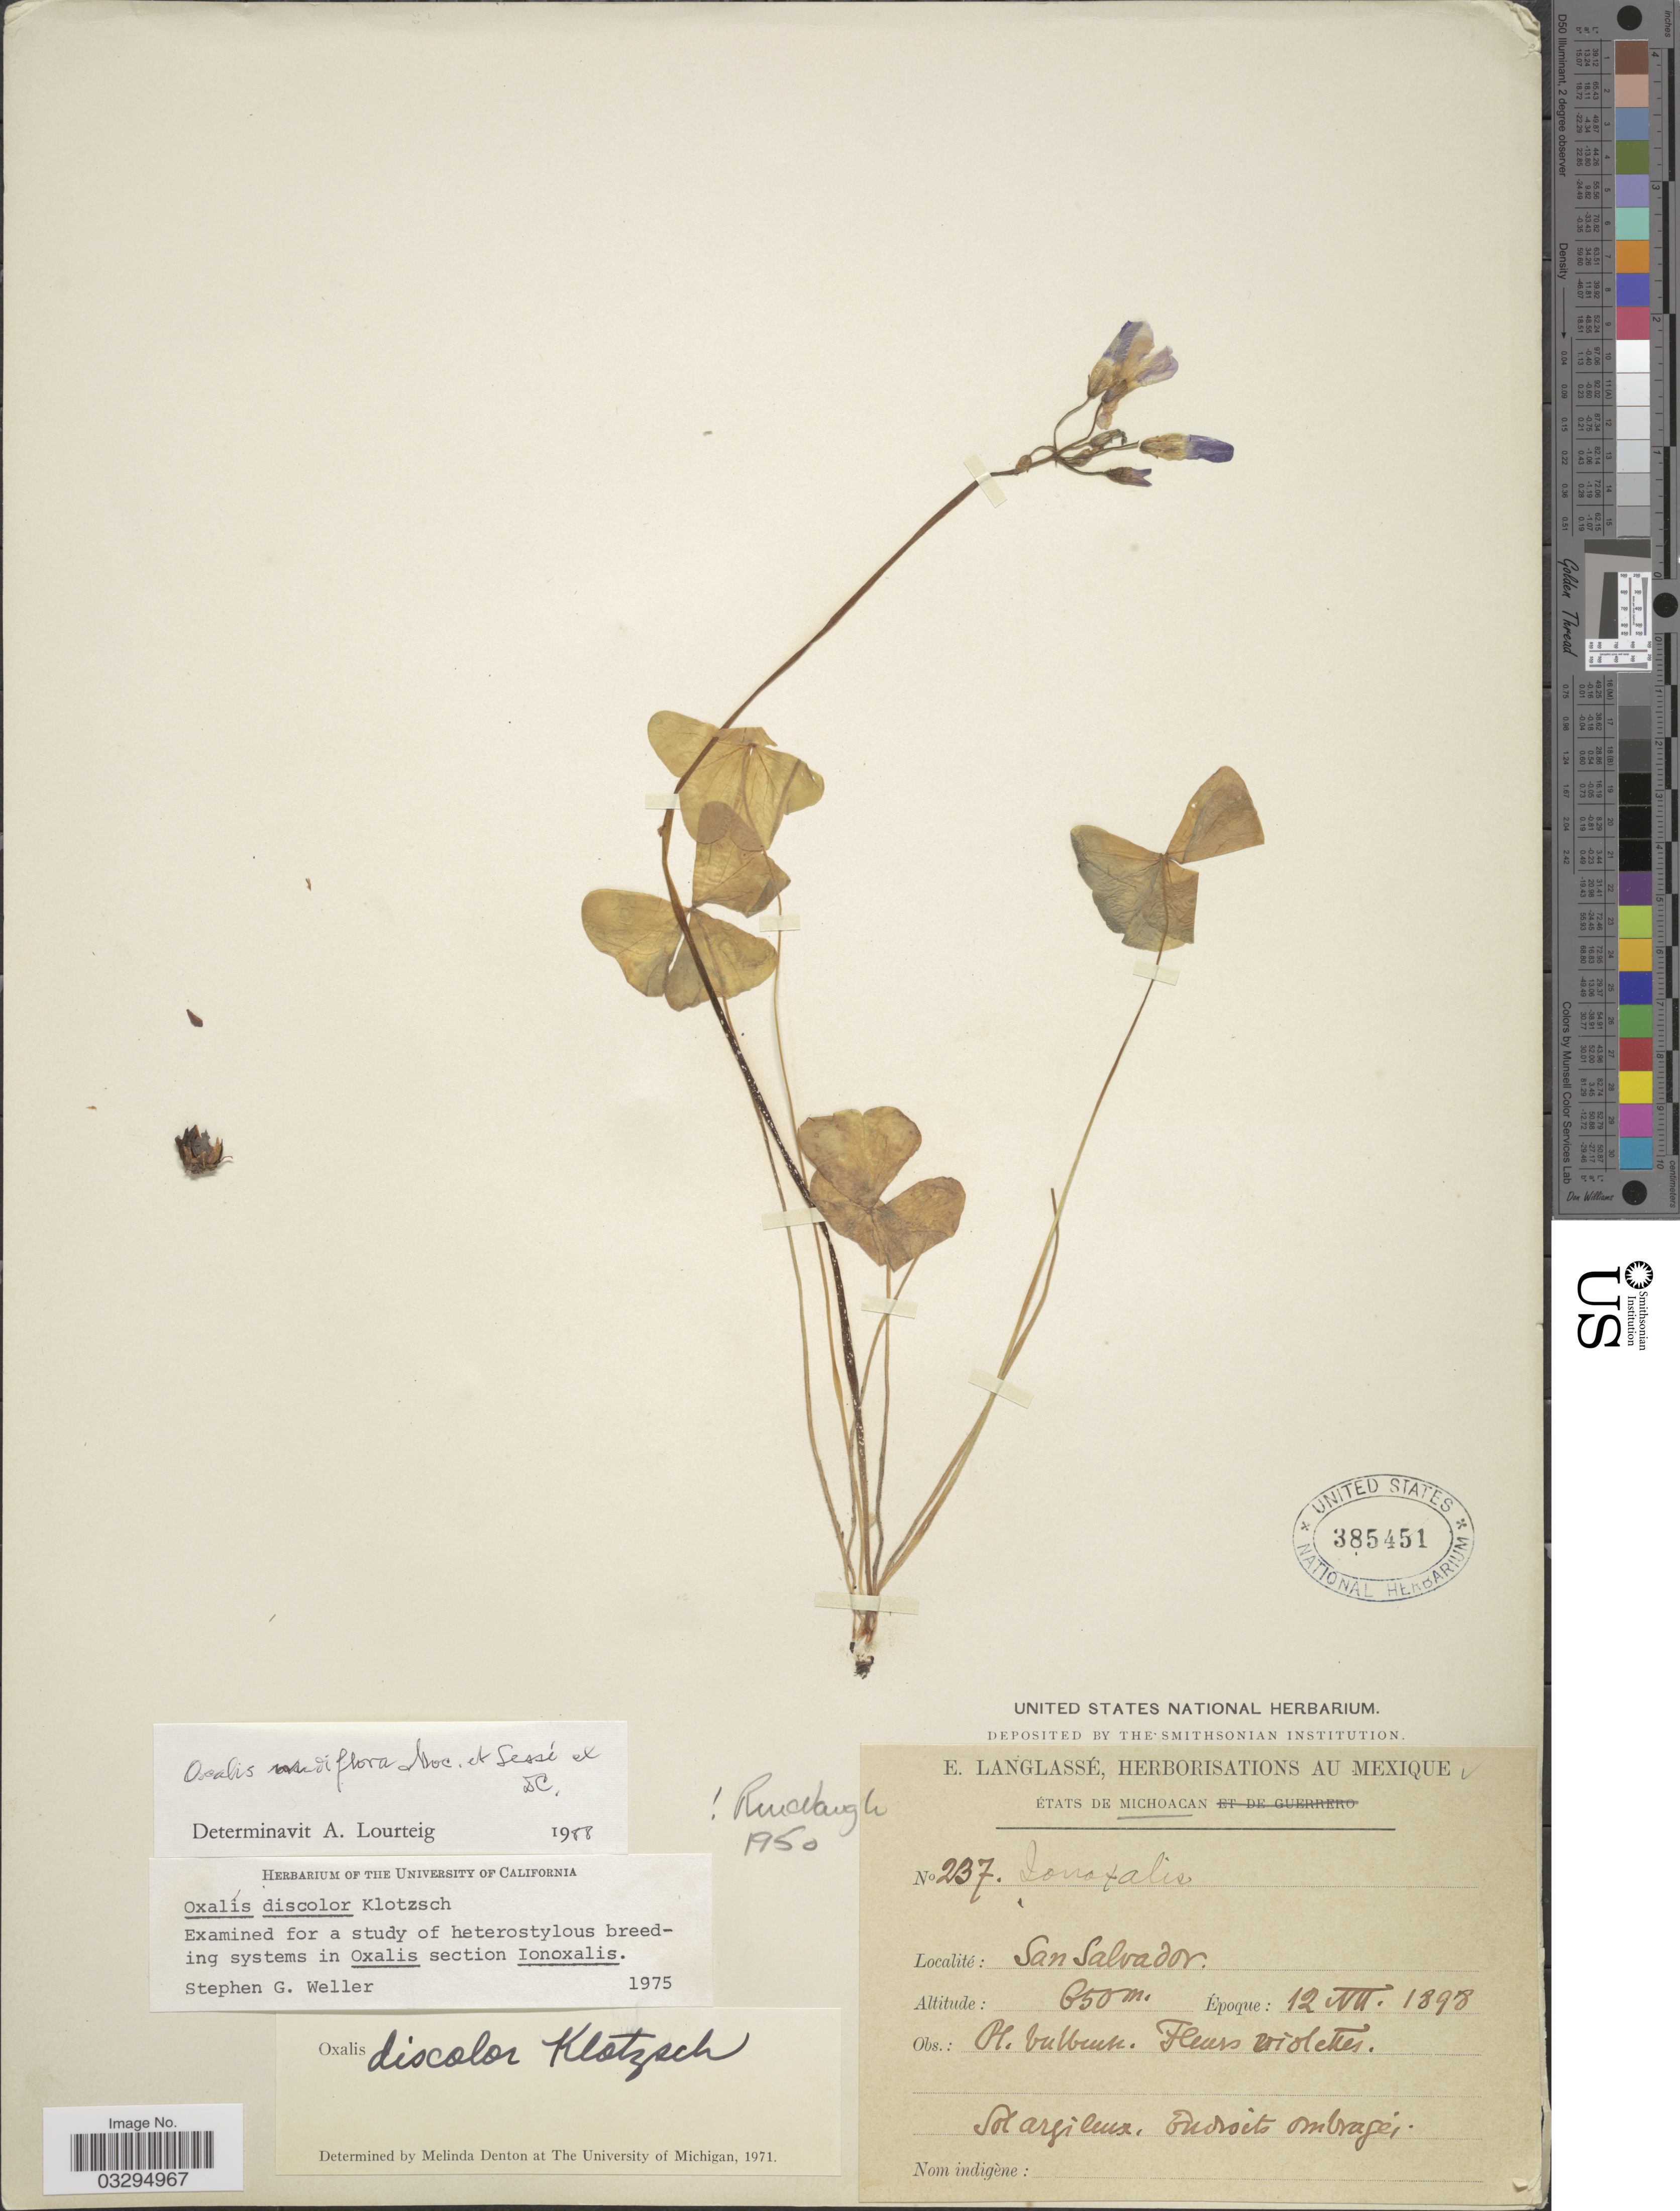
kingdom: Plantae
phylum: Tracheophyta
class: Magnoliopsida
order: Oxalidales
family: Oxalidaceae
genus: Oxalis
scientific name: Oxalis nudiflora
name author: Sessé & Moc. ex DC.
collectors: E. Langlassé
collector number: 237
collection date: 1898-07-12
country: Mexico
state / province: Michoacán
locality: San Salvador.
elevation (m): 650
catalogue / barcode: US 385451